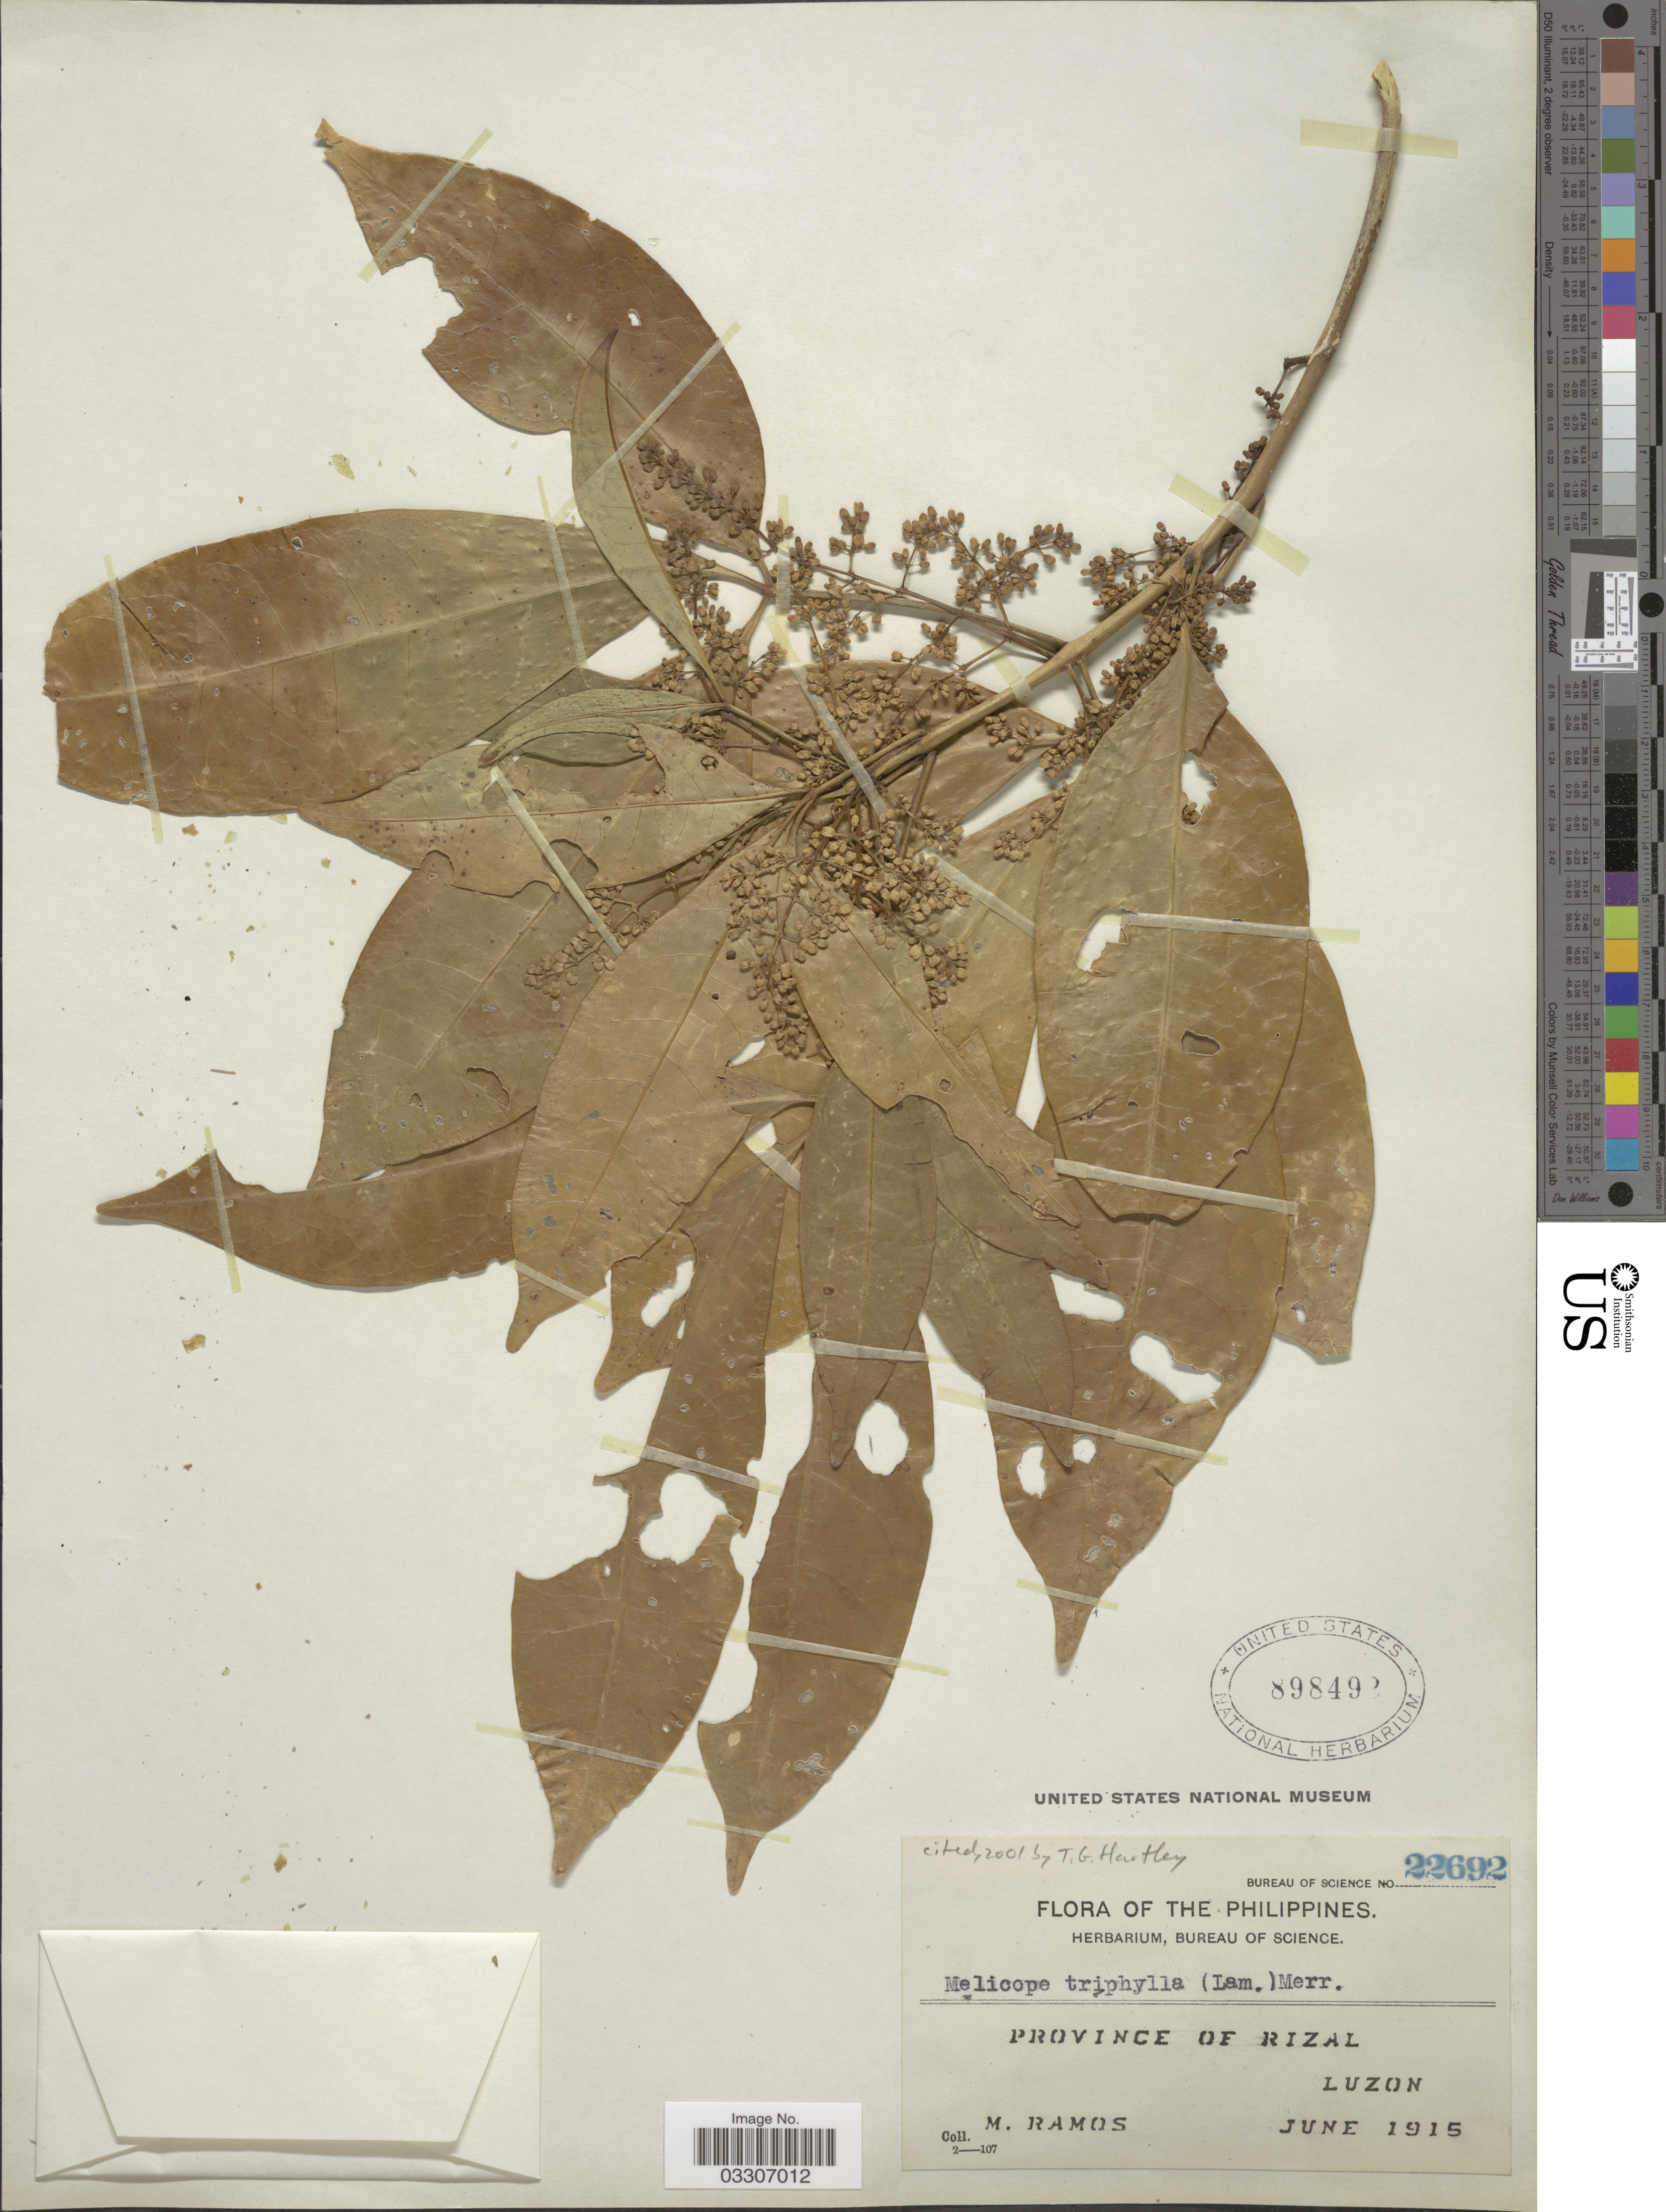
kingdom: Plantae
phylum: Tracheophyta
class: Magnoliopsida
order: Sapindales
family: Rutaceae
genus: Melicope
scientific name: Melicope triphylla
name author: (Lam.) Merr.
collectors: M. Ramos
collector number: Bureau of Science 22692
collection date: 1915-06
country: Philippines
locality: Province of Rizal, Luzon.